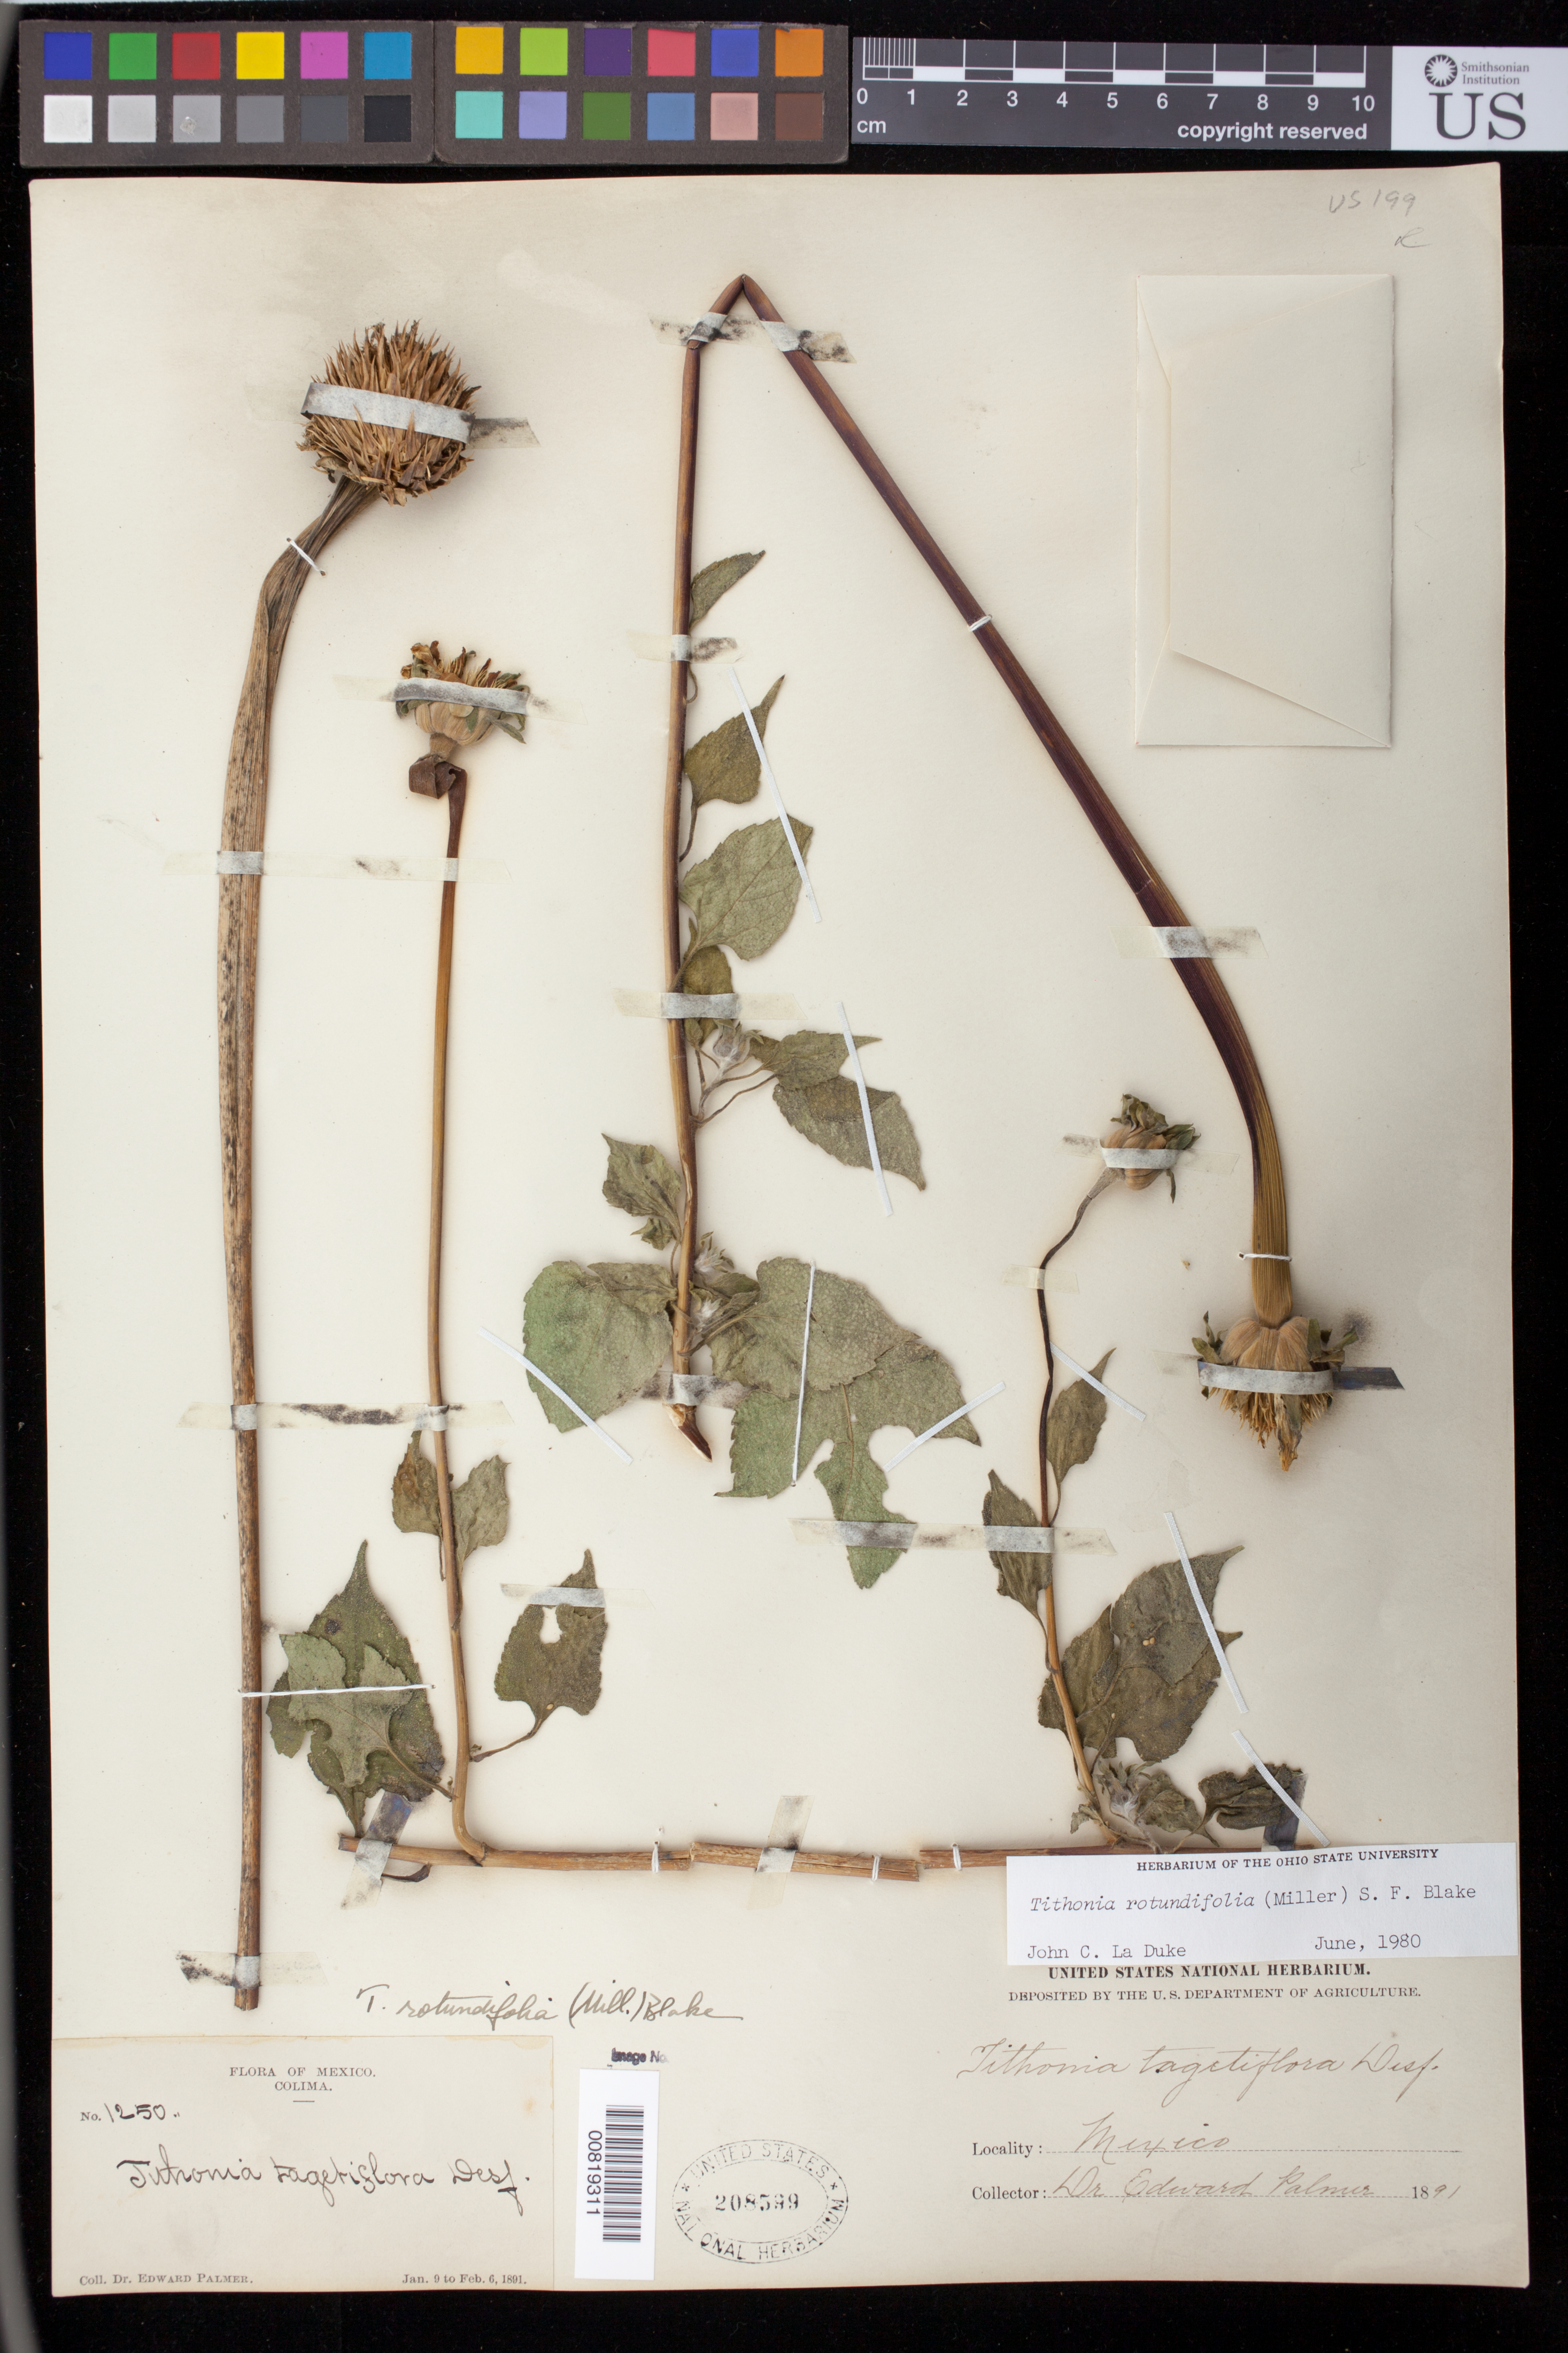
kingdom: Plantae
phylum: Tracheophyta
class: Magnoliopsida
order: Asterales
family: Asteraceae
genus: Tithonia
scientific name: Tithonia rotundifolia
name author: (Mill.) S.F. Blake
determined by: La Duke, J. C., Curator (GFND), University of North Dakota (UNITED STATES)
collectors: E. Palmer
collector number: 1250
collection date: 1891-01-09/1891-02-06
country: Mexico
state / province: Colima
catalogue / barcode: US 208599